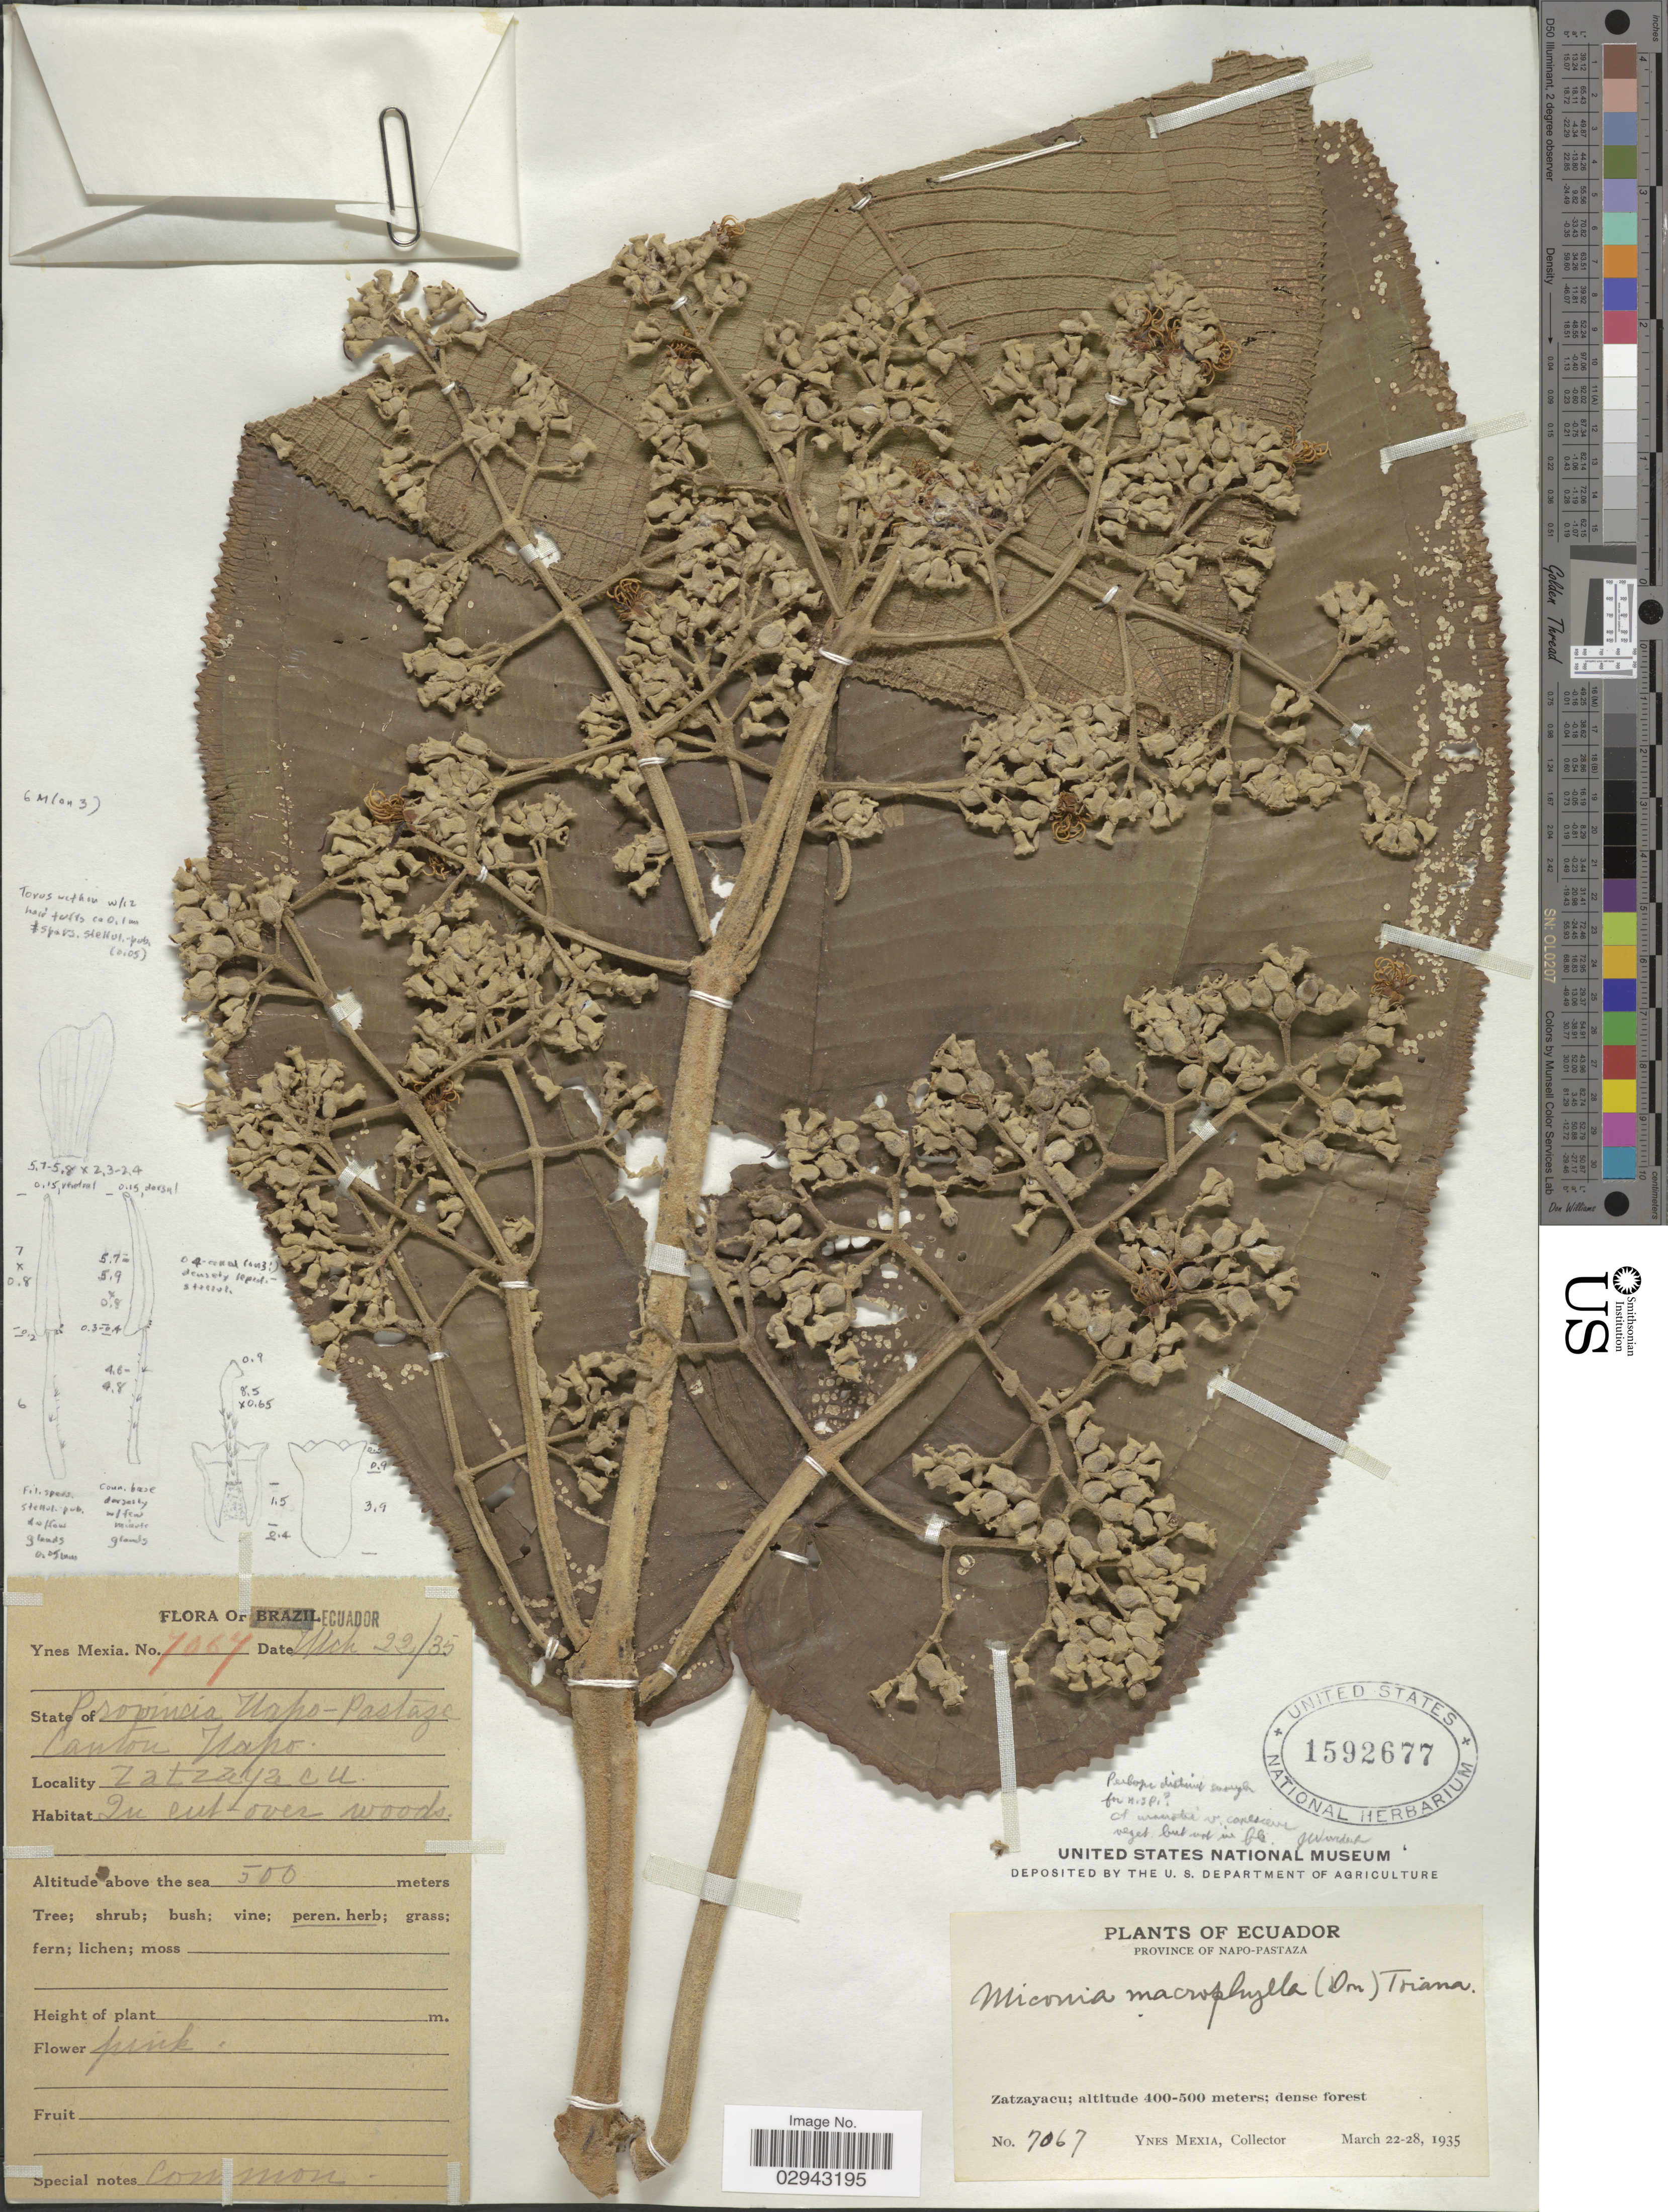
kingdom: Plantae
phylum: Tracheophyta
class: Magnoliopsida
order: Myrtales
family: Melastomataceae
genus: Miconia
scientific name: Miconia serrulata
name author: (DC.) Naudin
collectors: Y. Mexia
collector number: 7067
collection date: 1935-03-22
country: Ecuador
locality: Provincia Napo-Pastaza Canton Napo. Province of Napo-Pastaza. Zatzayacu.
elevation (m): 400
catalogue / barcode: US 1592677